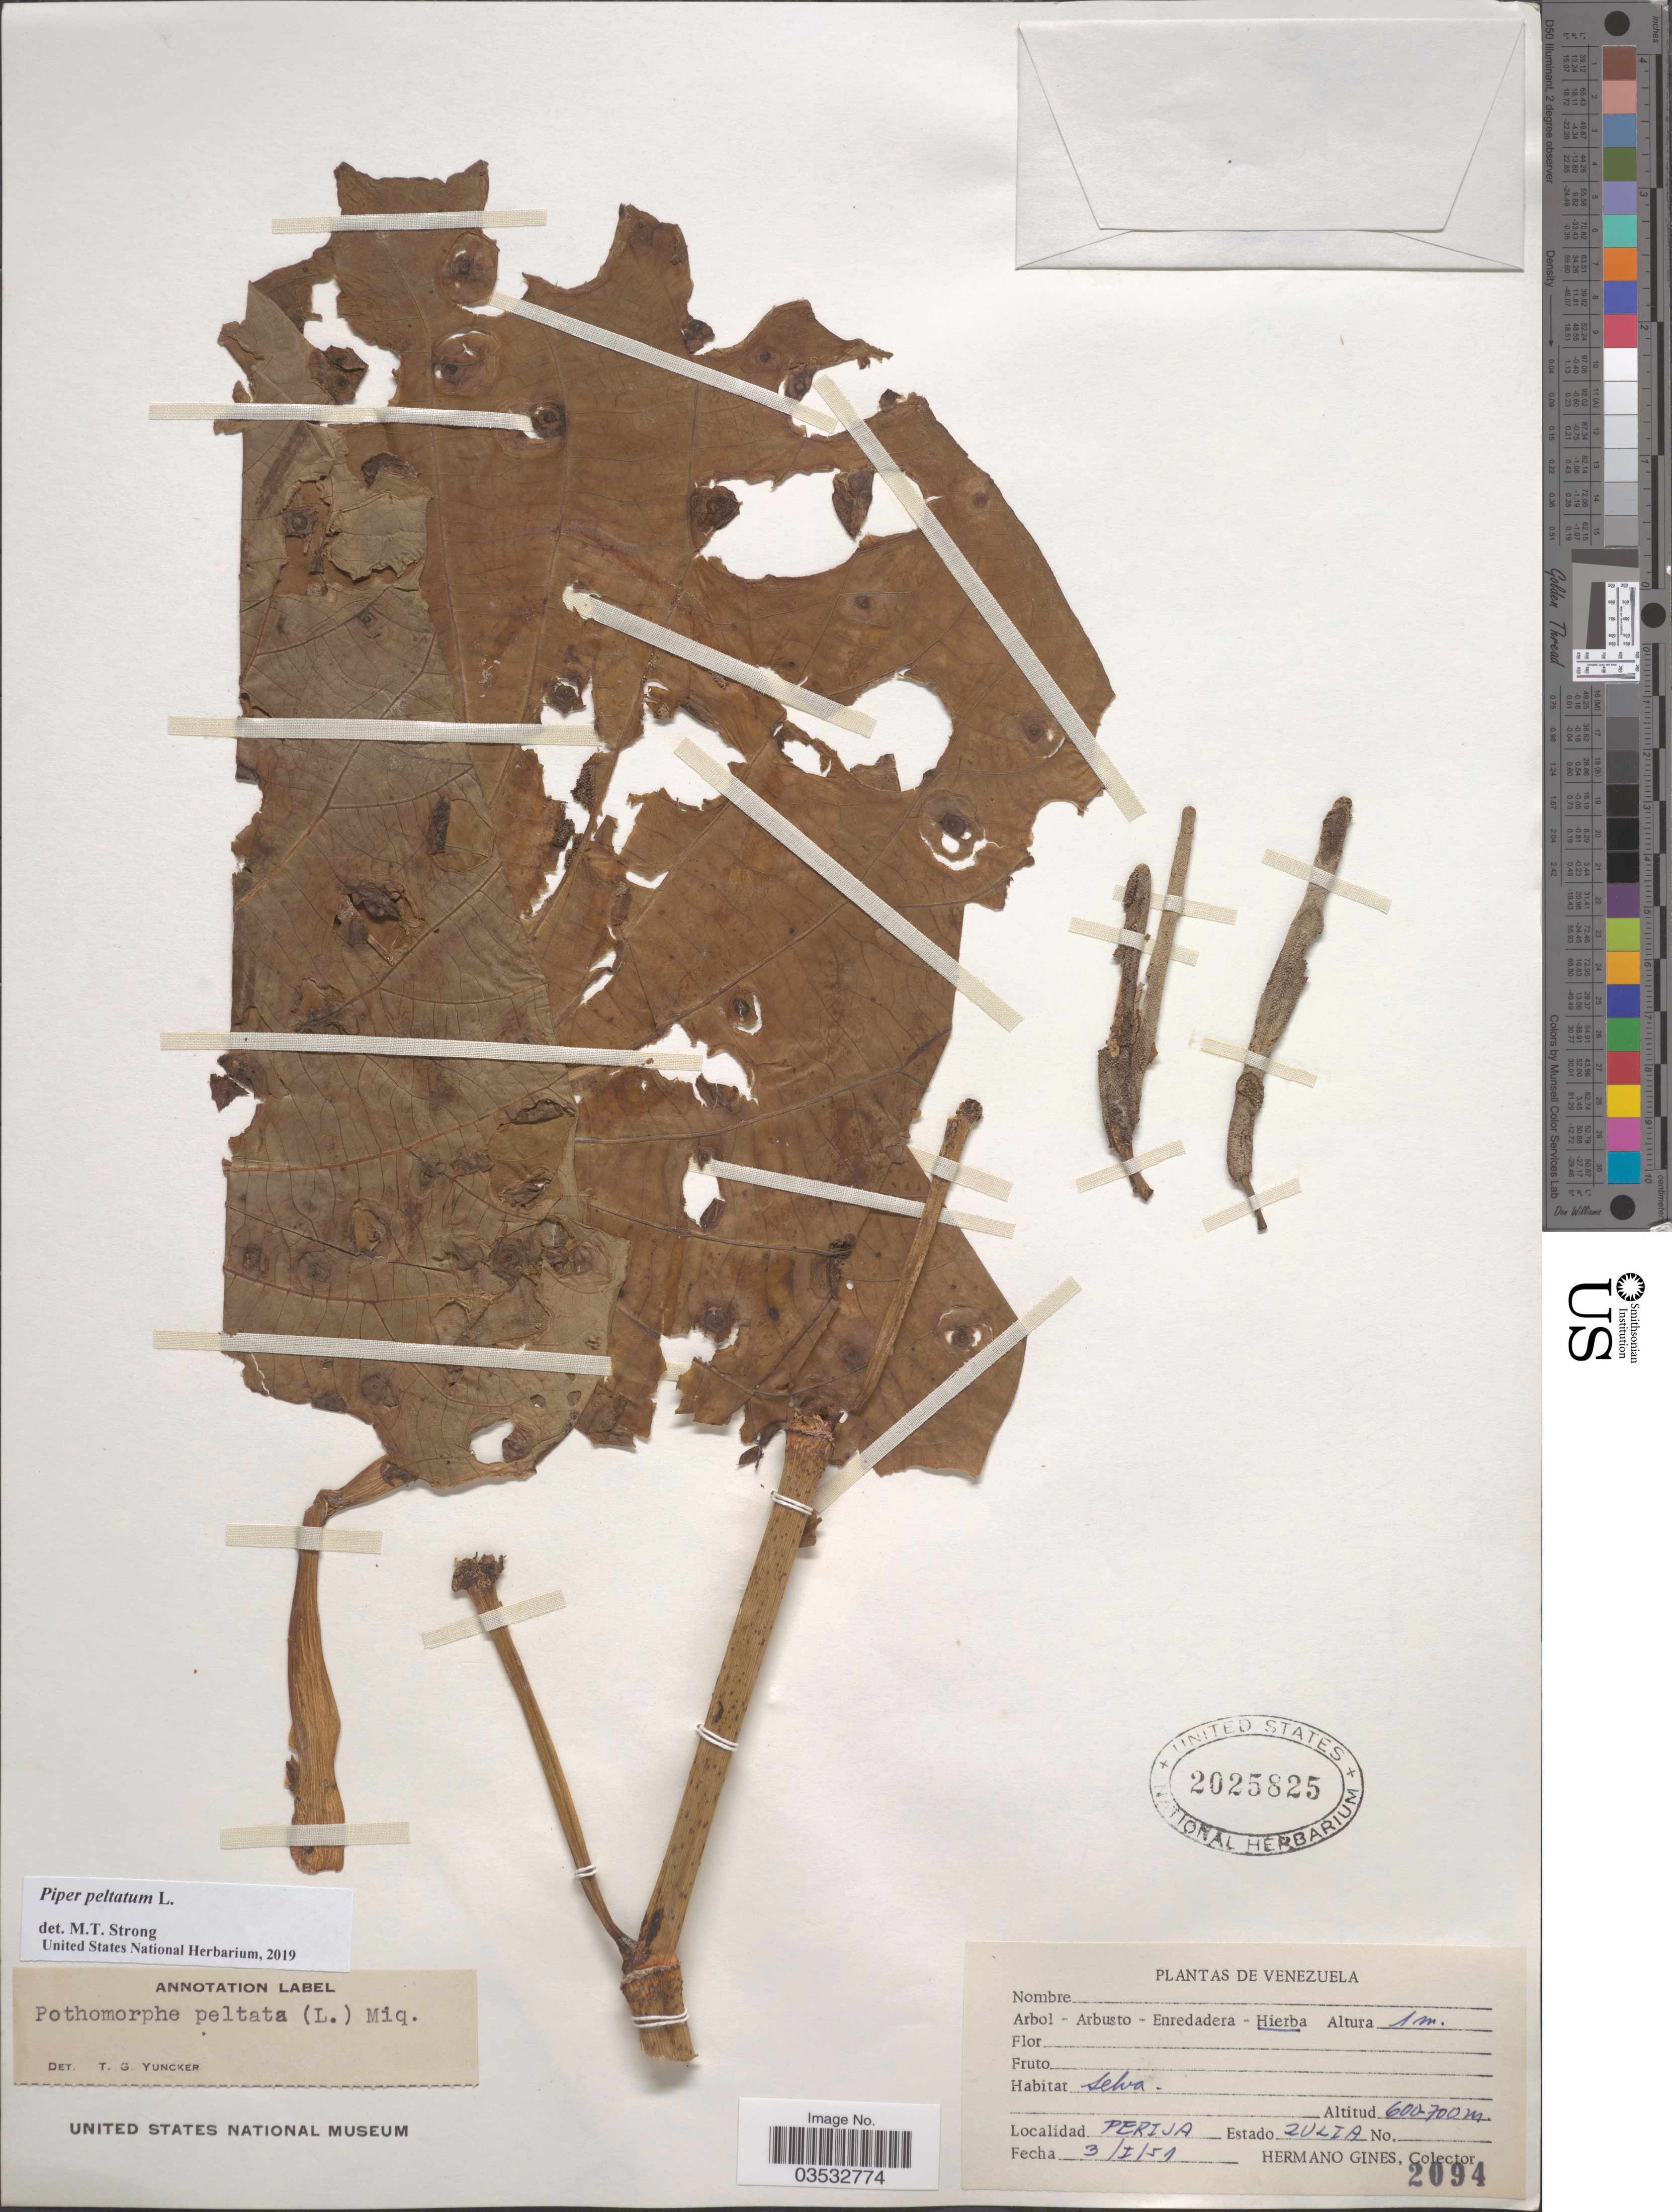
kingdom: Plantae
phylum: Tracheophyta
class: Magnoliopsida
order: Piperales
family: Piperaceae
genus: Piper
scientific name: Piper peltatum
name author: L.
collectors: Bro. Gines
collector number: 2094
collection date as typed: Transcribed d/m/y: 3/1/51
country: Venezuela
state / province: Zulia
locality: Perija.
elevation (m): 600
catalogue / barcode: US 2025825